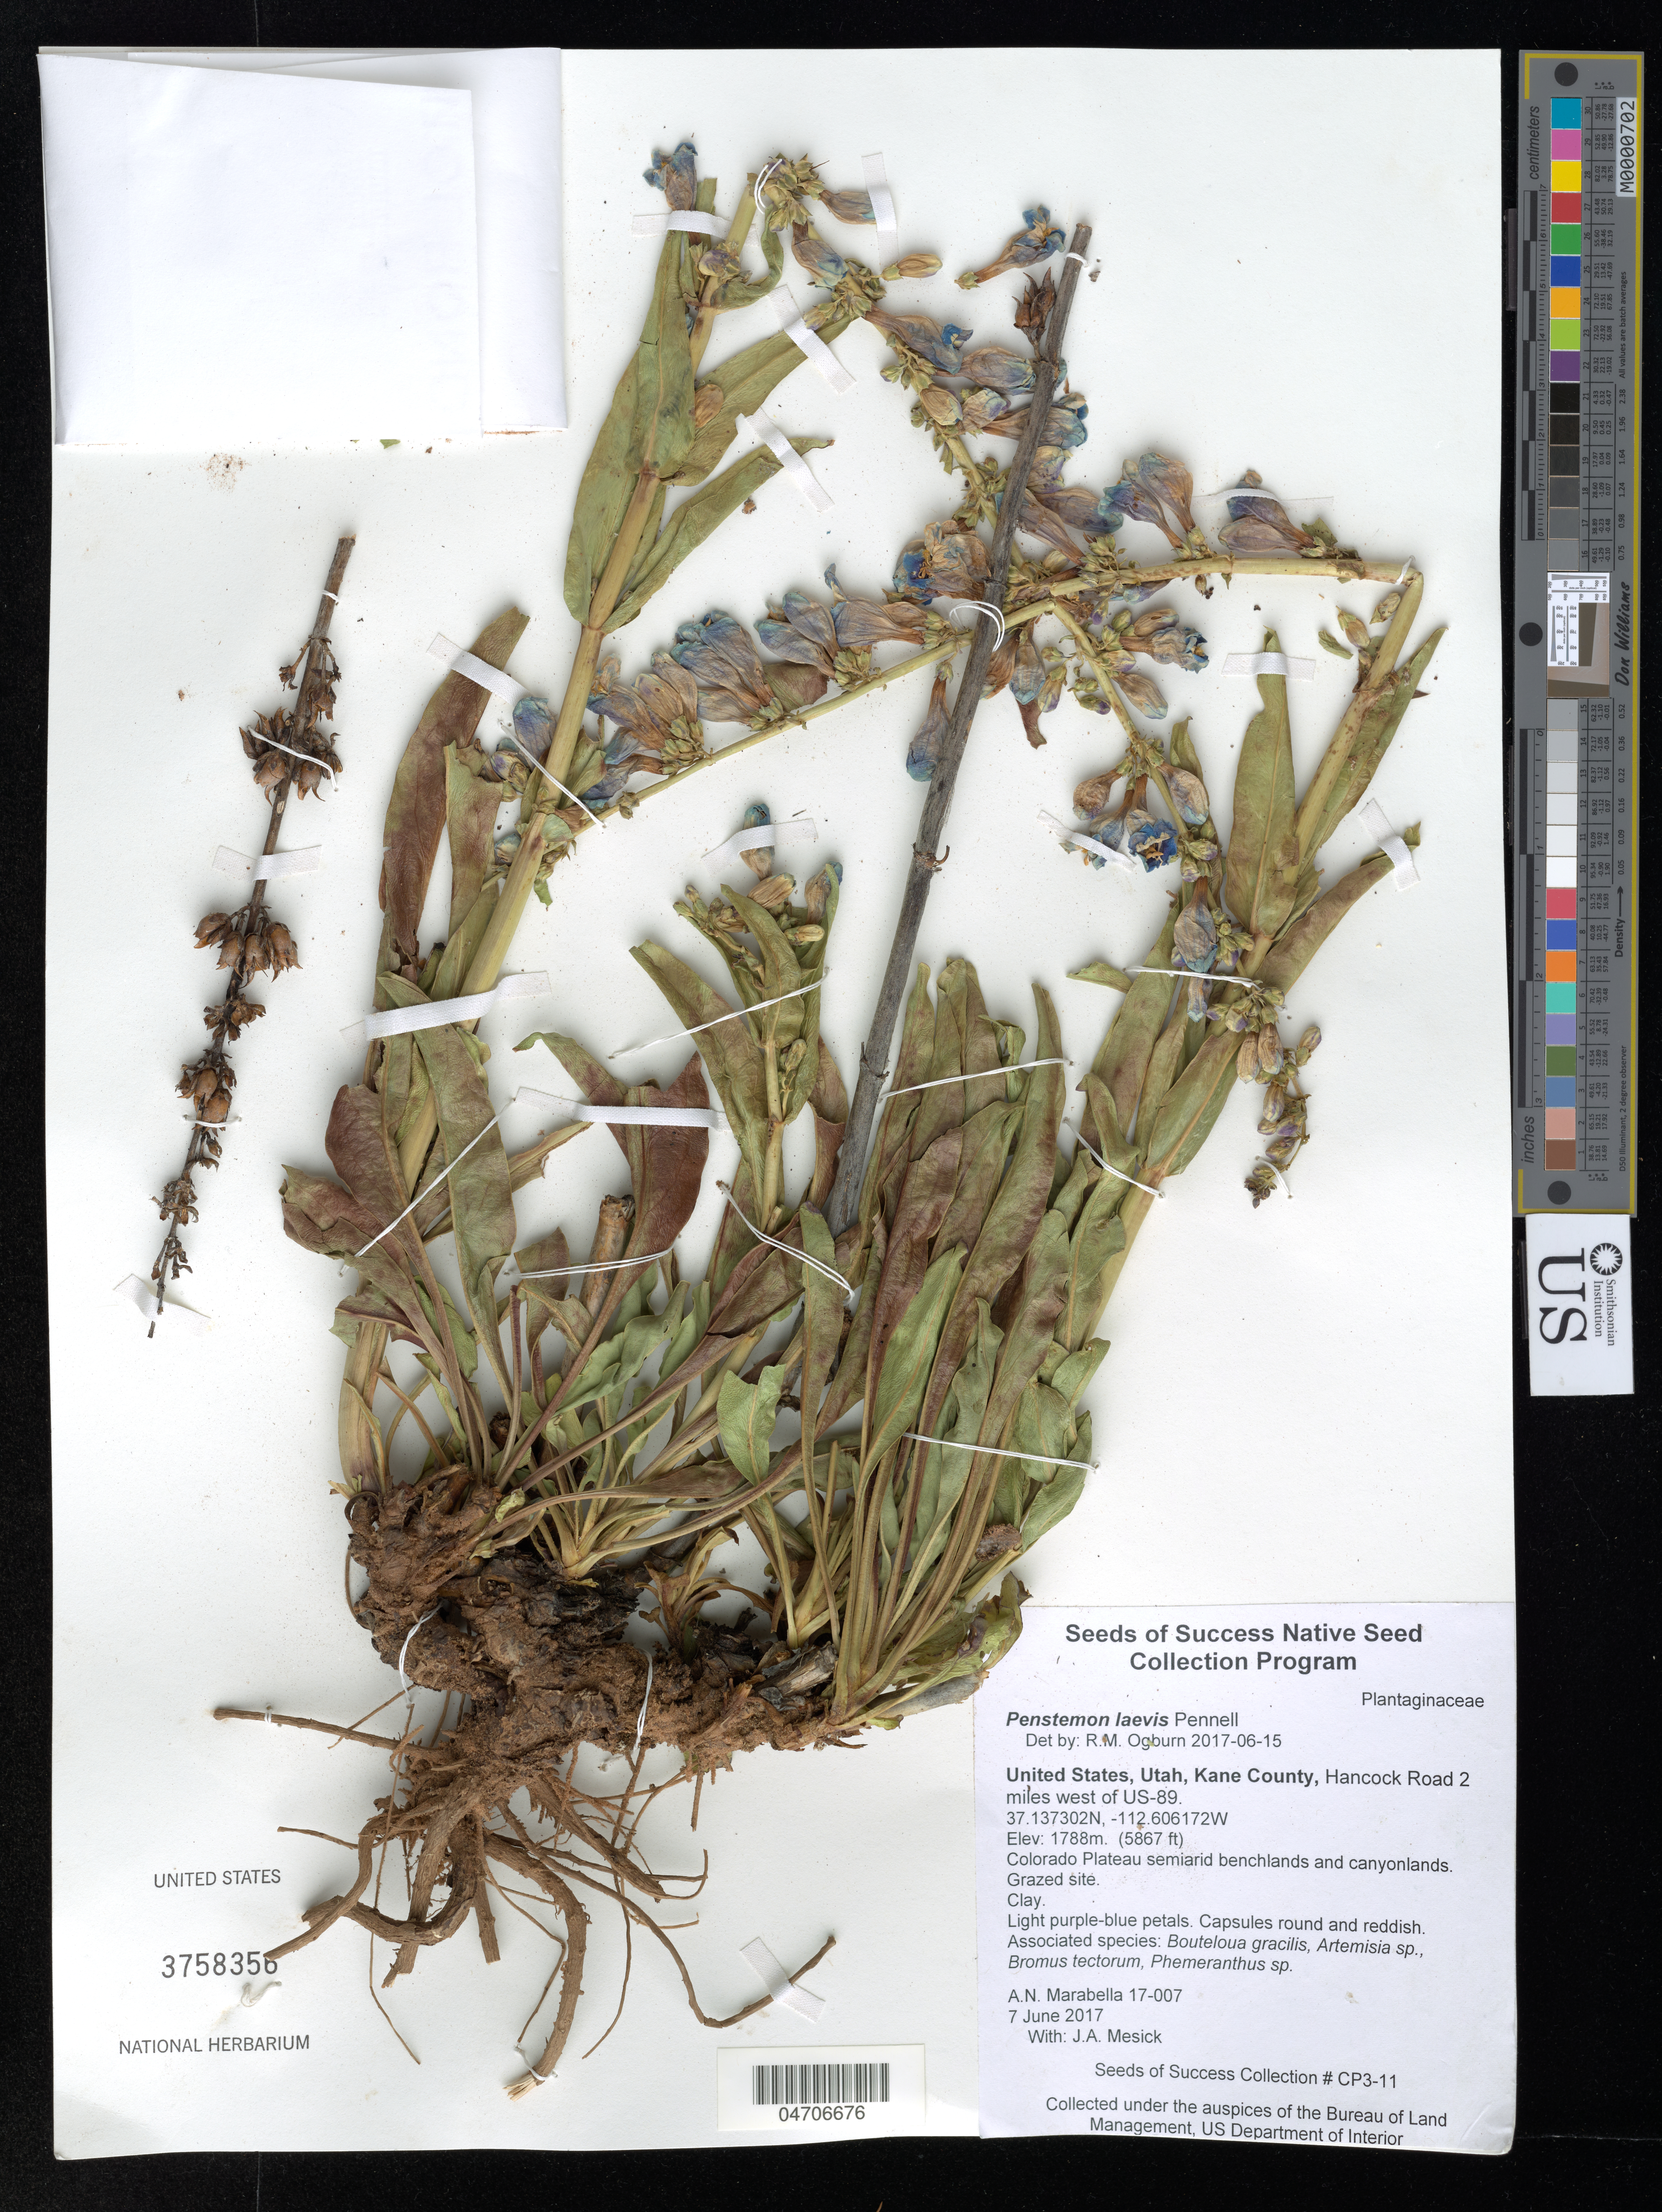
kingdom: Plantae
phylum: Tracheophyta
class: Magnoliopsida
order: Lamiales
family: Plantaginaceae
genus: Penstemon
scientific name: Penstemon laevis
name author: Pennell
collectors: A. Marabella & J. Mesick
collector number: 17-007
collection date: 2017-06-07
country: United States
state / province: Utah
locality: Kane County, Hancock Road 2 miles west of US-89. Colorado Plateau semiarid benchlands and canyonlands.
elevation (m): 1788